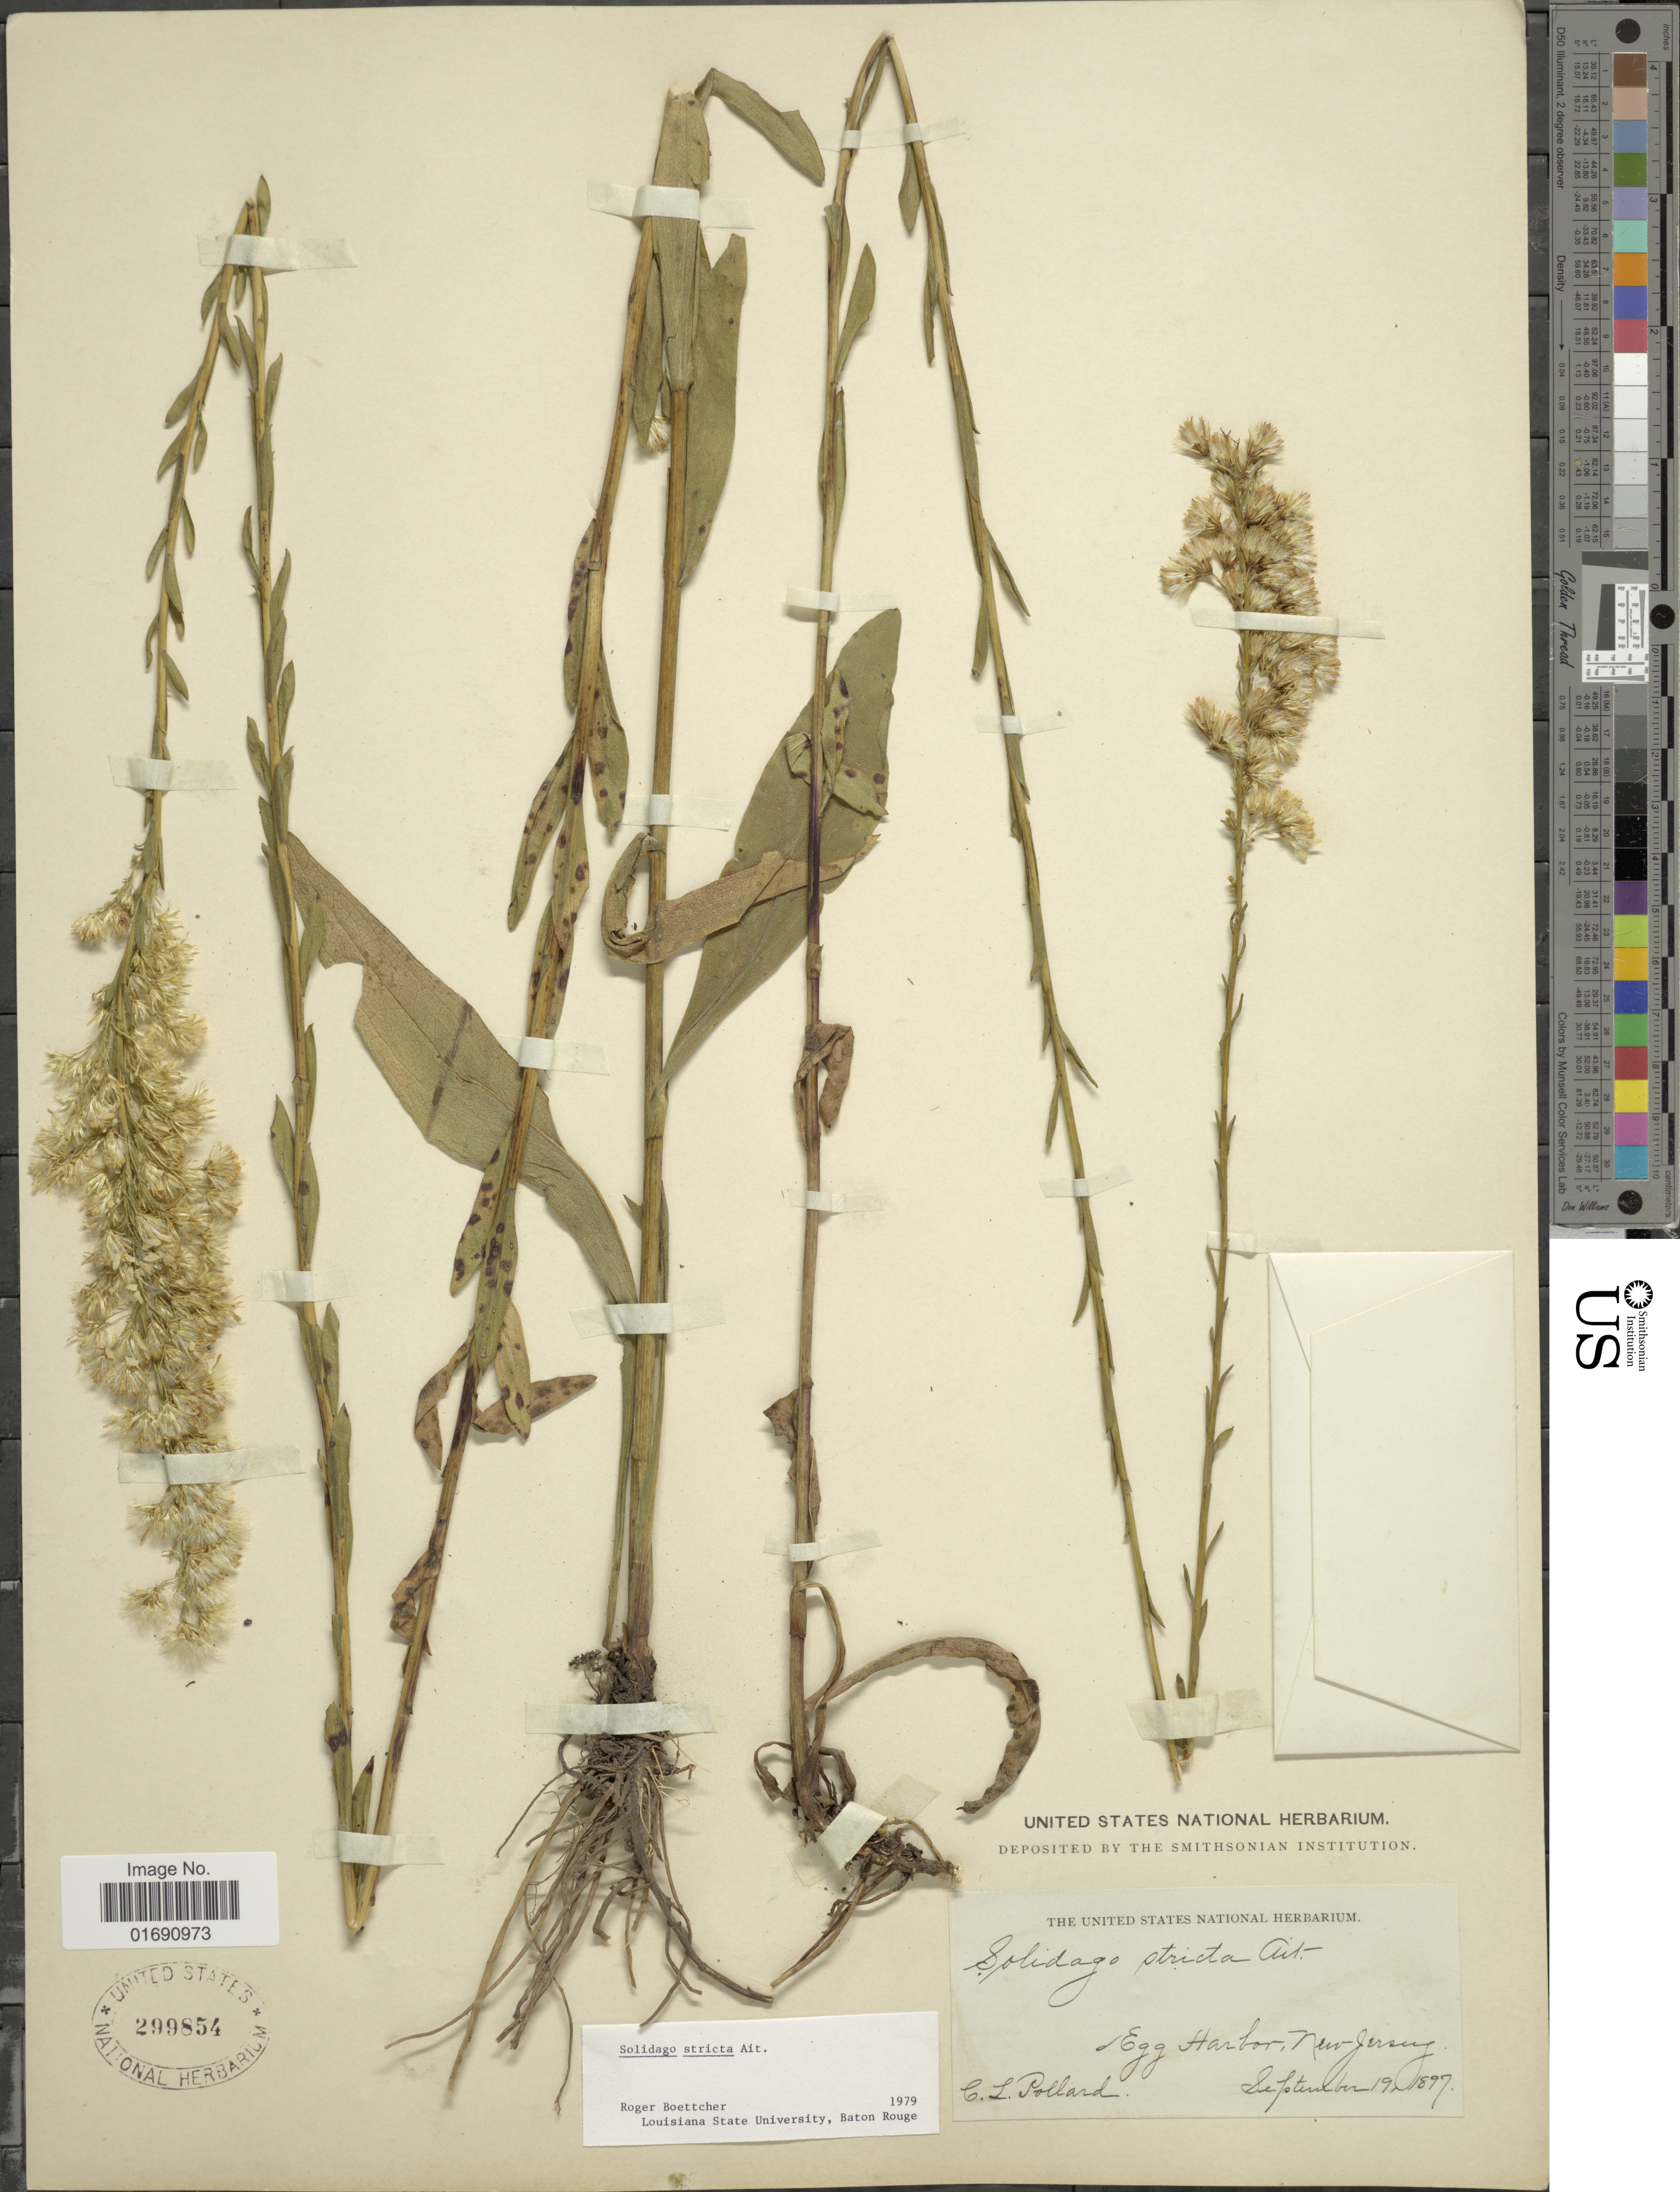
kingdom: Plantae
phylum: Tracheophyta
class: Magnoliopsida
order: Asterales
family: Asteraceae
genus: Solidago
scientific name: Solidago stricta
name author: Aiton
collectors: C. L. Pollard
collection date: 1897-09-19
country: United States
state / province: New Jersey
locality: Egg Harbor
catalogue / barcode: US 299854